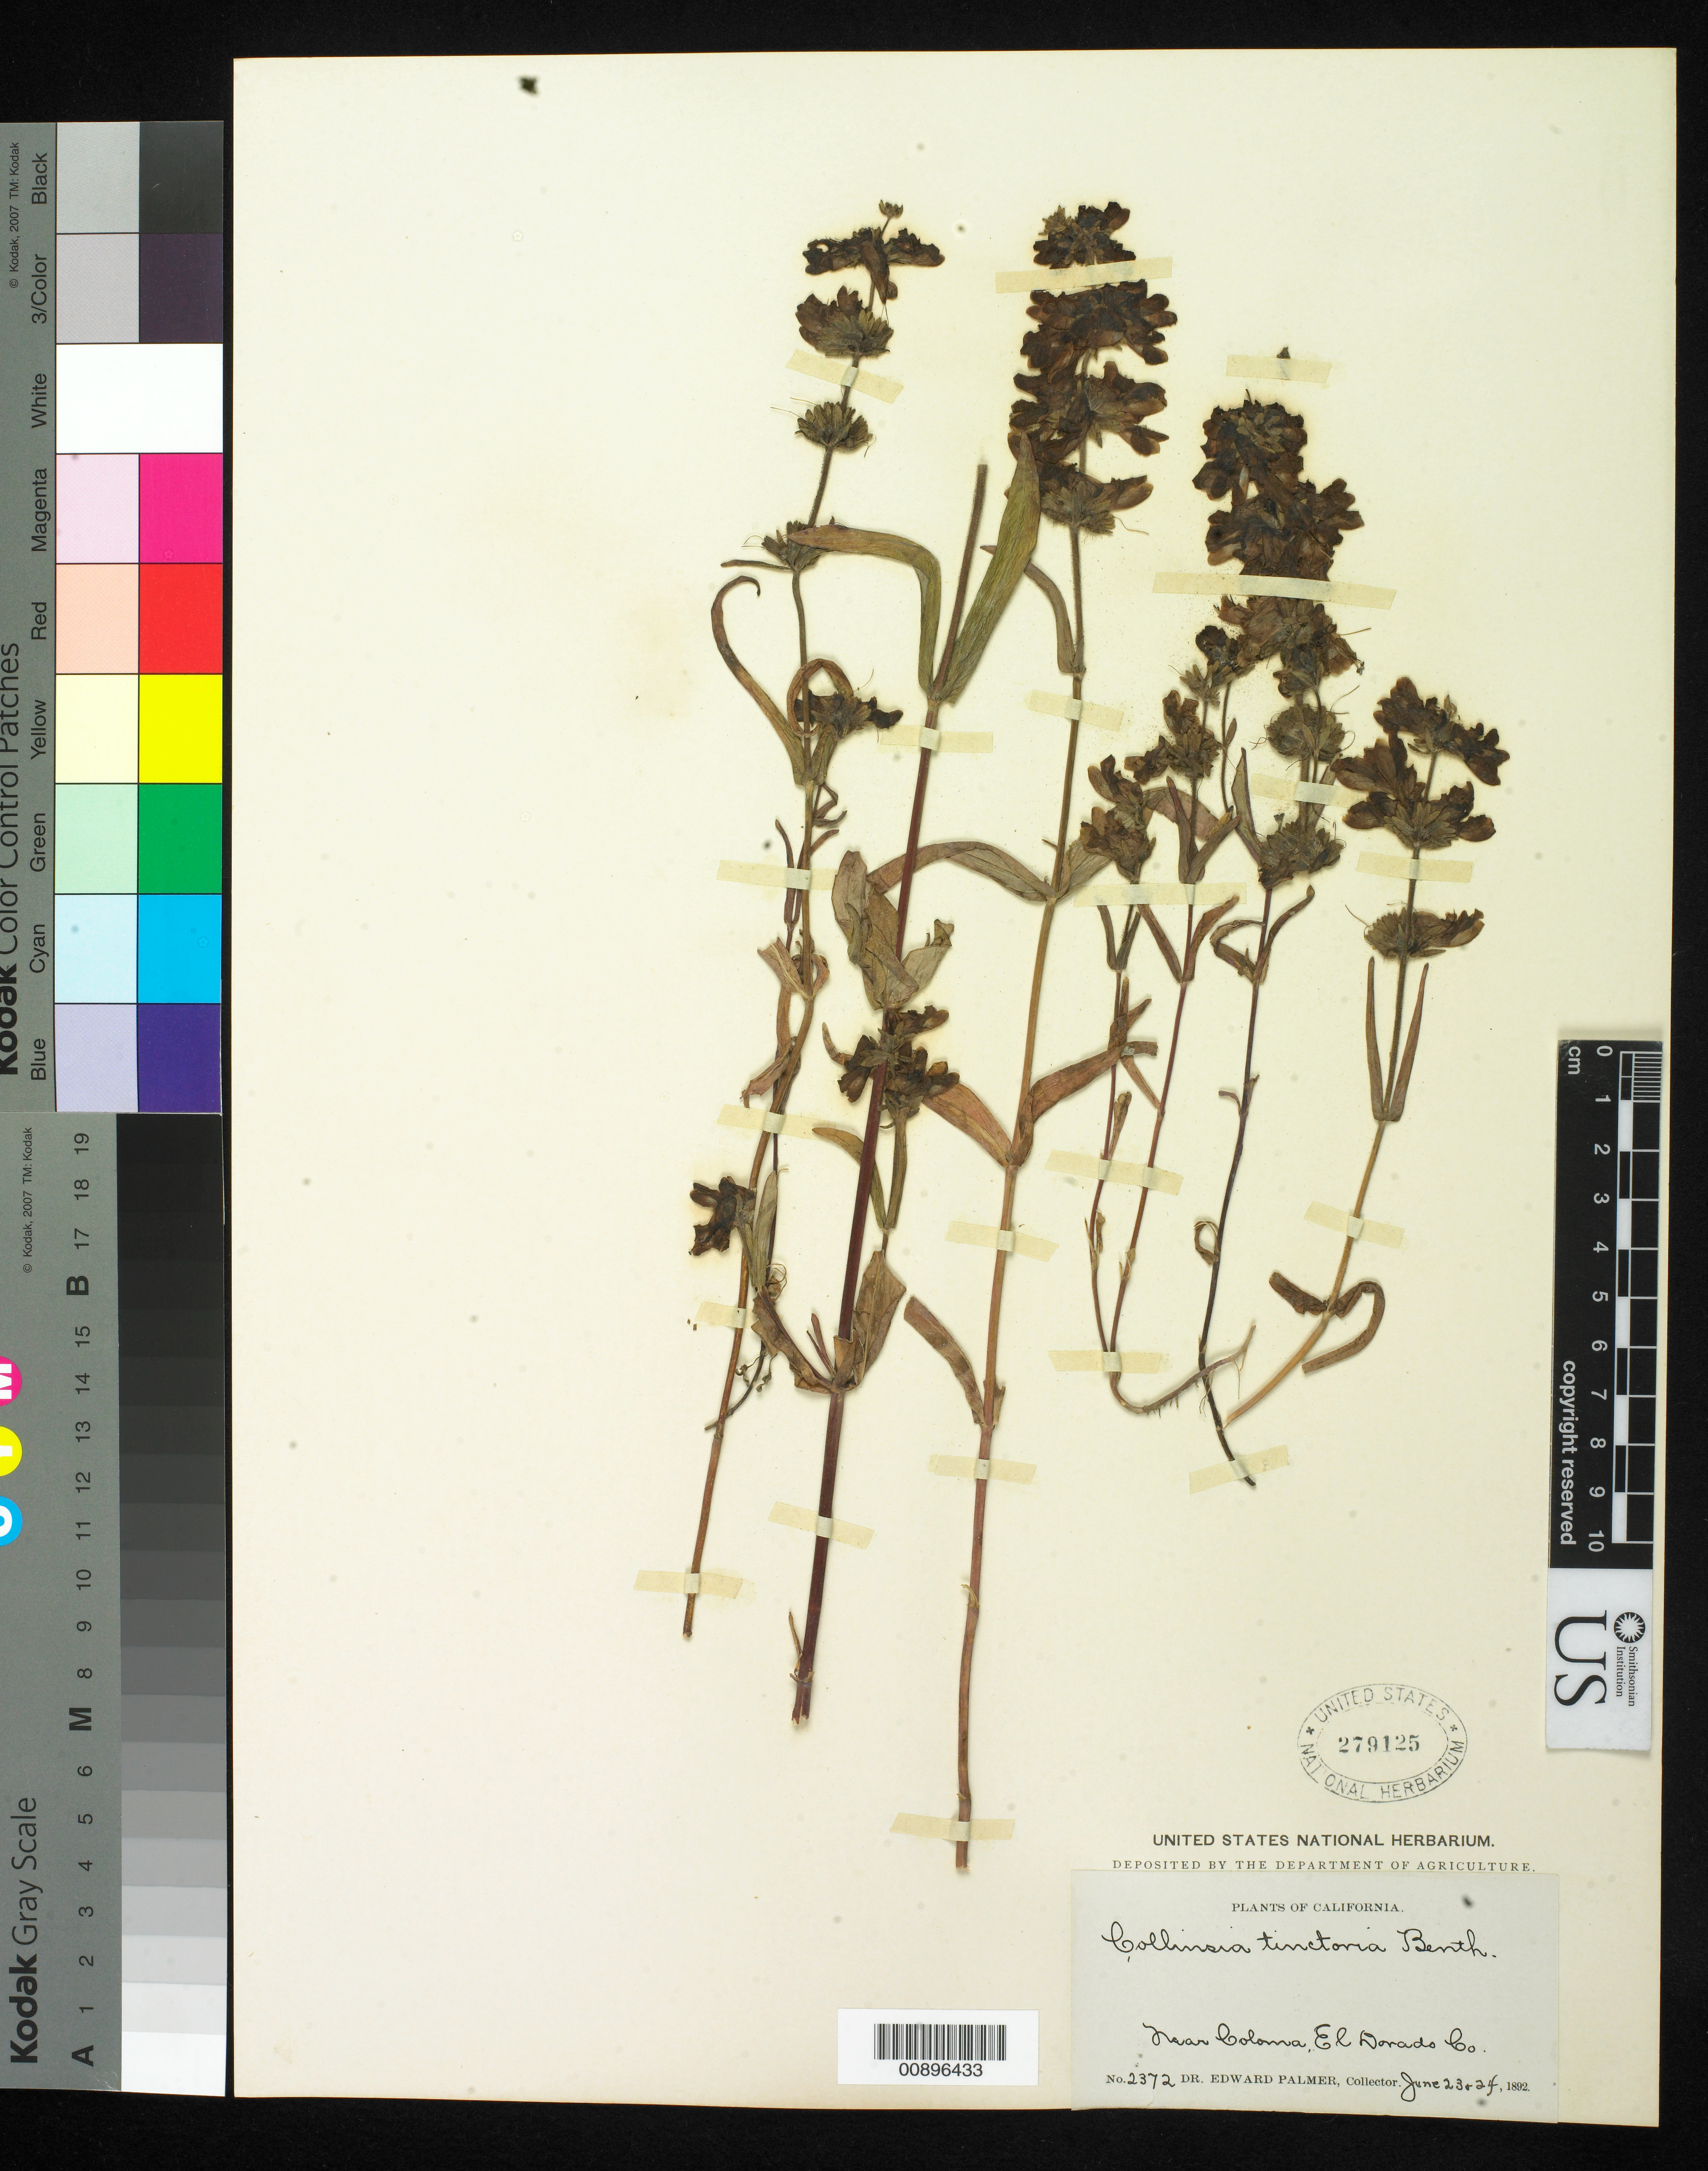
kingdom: Plantae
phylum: Tracheophyta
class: Magnoliopsida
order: Lamiales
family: Plantaginaceae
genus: Collinsia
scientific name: Collinsia tinctoria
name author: Hartw. ex Benth.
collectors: E. Palmer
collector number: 2372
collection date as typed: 23 Jun 1892 to 24 Jun 1892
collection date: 1892-06-23/1892-06-24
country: United States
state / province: California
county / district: El Dorado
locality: Near Coloma, El Dorado County, California.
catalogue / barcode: US 279125